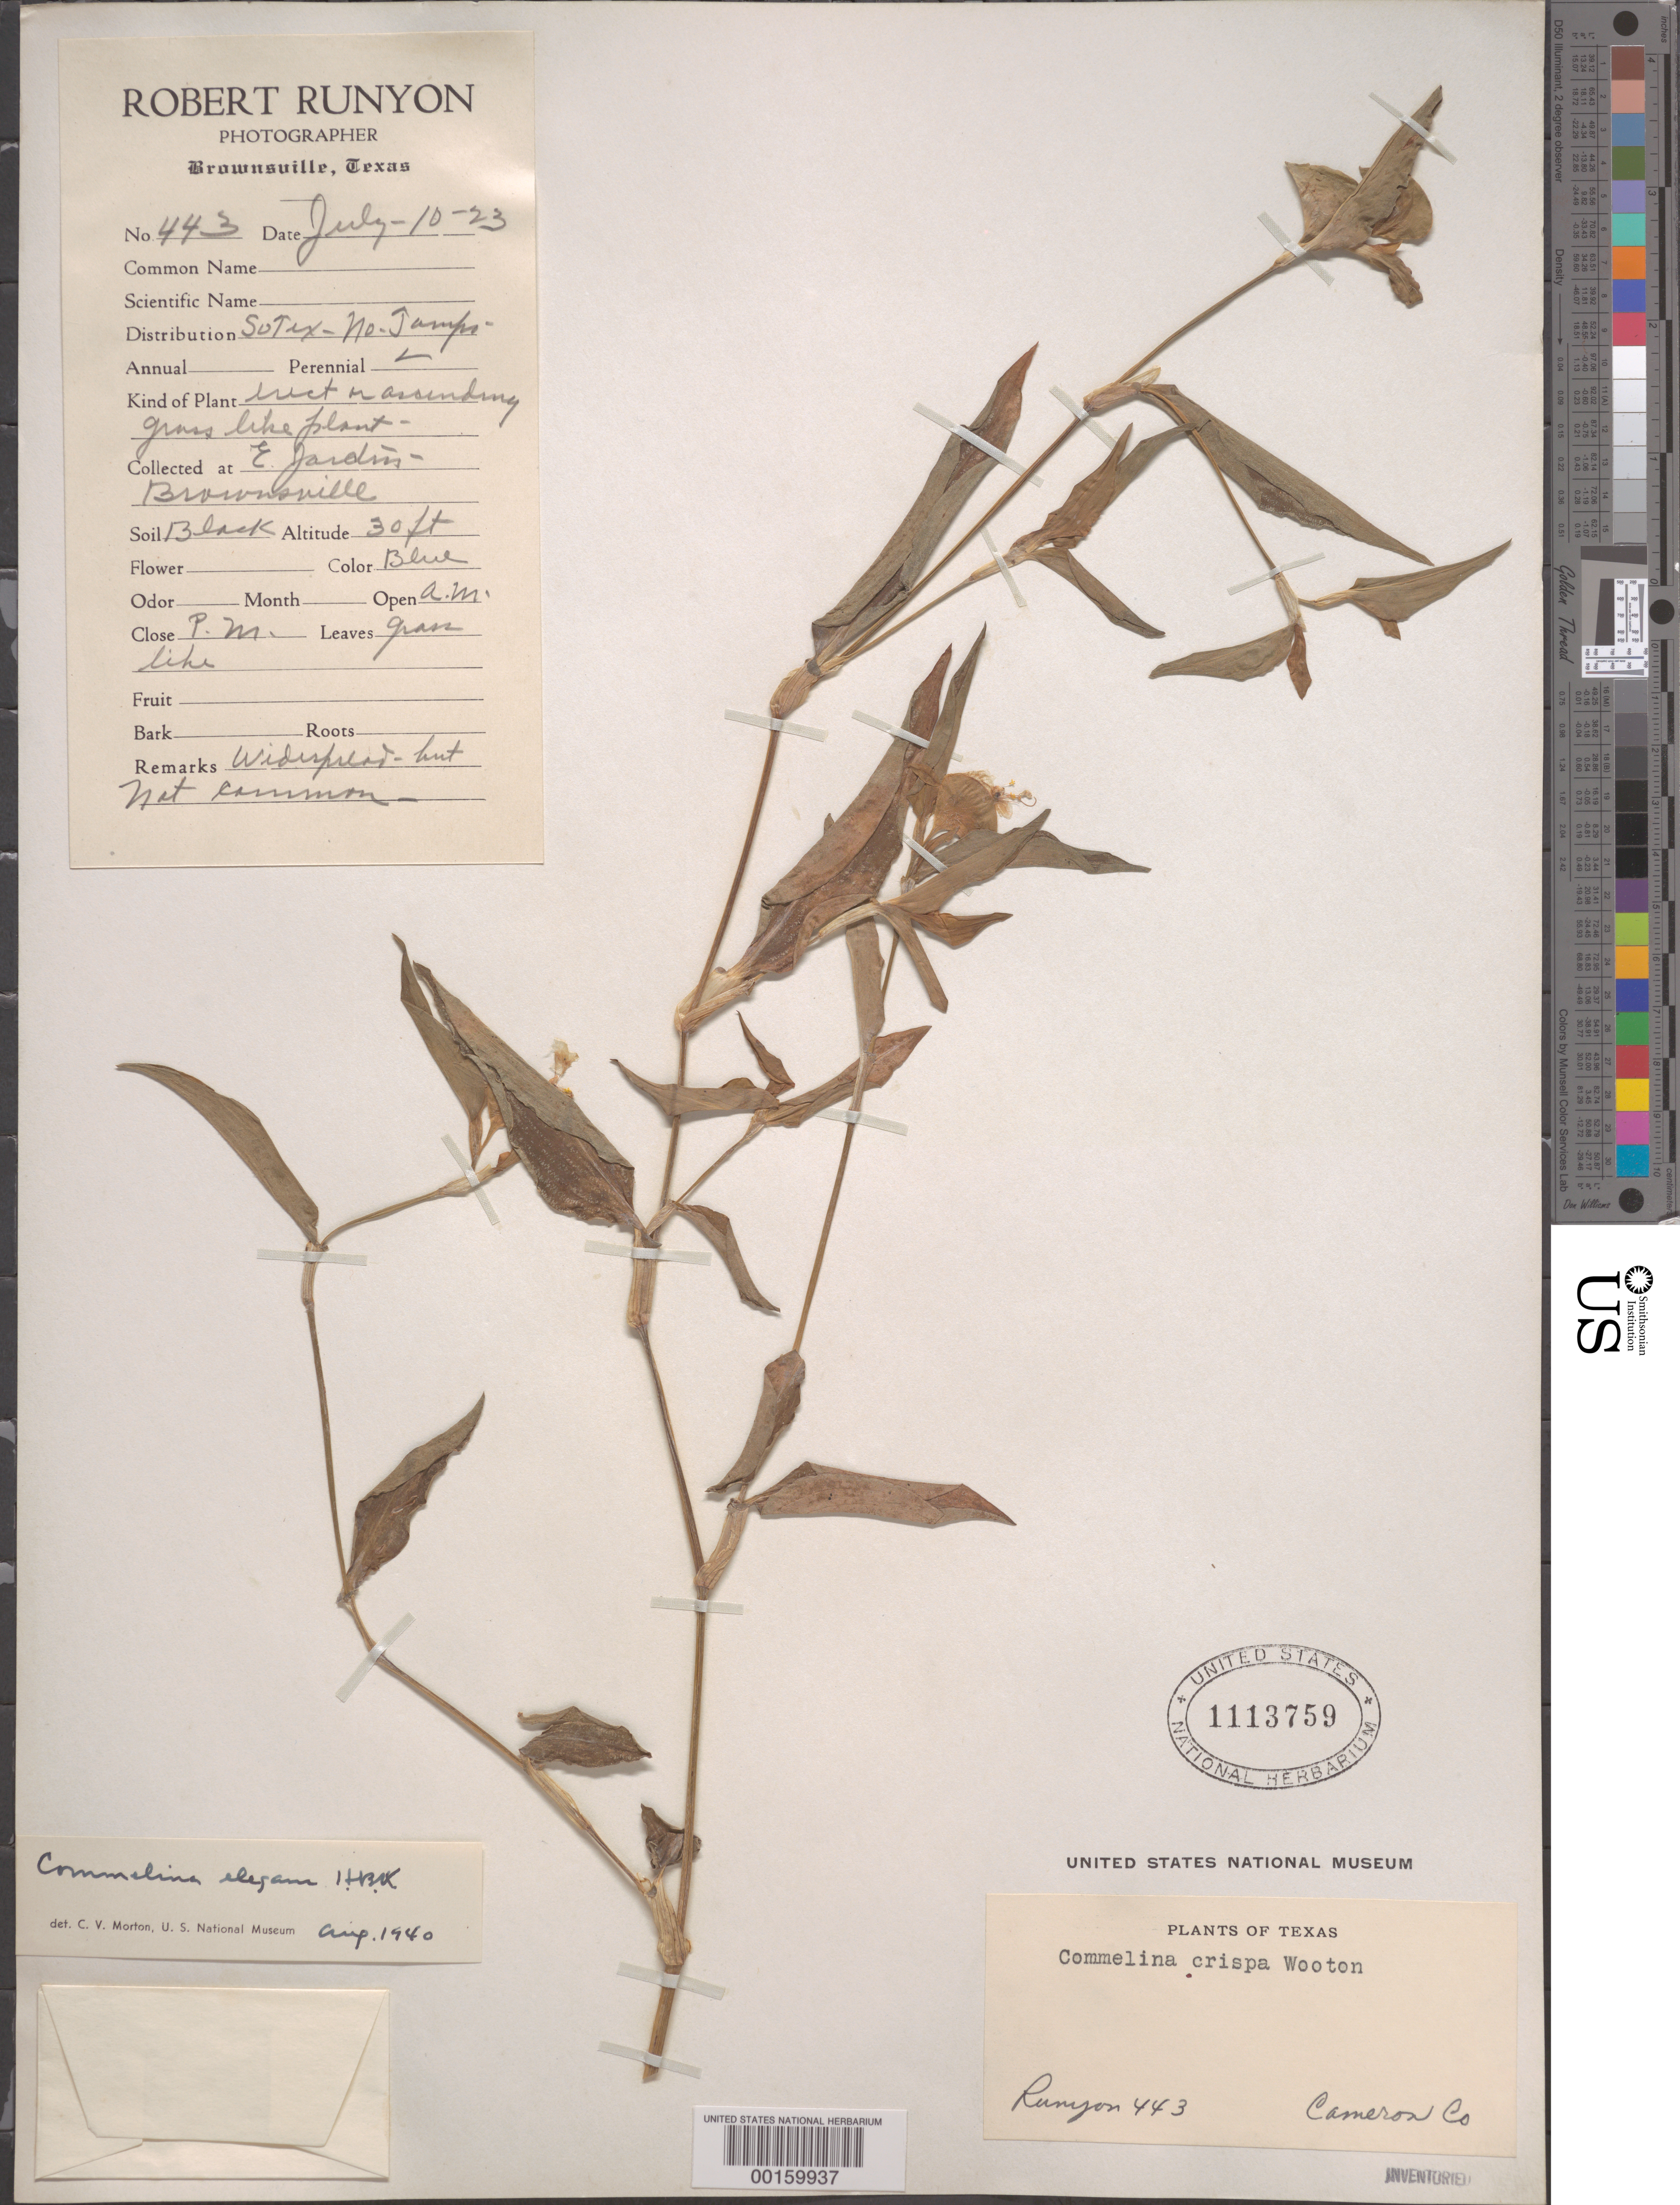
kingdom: Plantae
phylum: Tracheophyta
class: Liliopsida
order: Commelinales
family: Commelinaceae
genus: Commelina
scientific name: Commelina erecta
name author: L.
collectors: R. Runyon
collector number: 443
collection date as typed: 10 Jul 1923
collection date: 1923-07-10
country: United States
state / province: Texas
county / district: Cameron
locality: E jardin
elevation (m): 9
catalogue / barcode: US 1113759